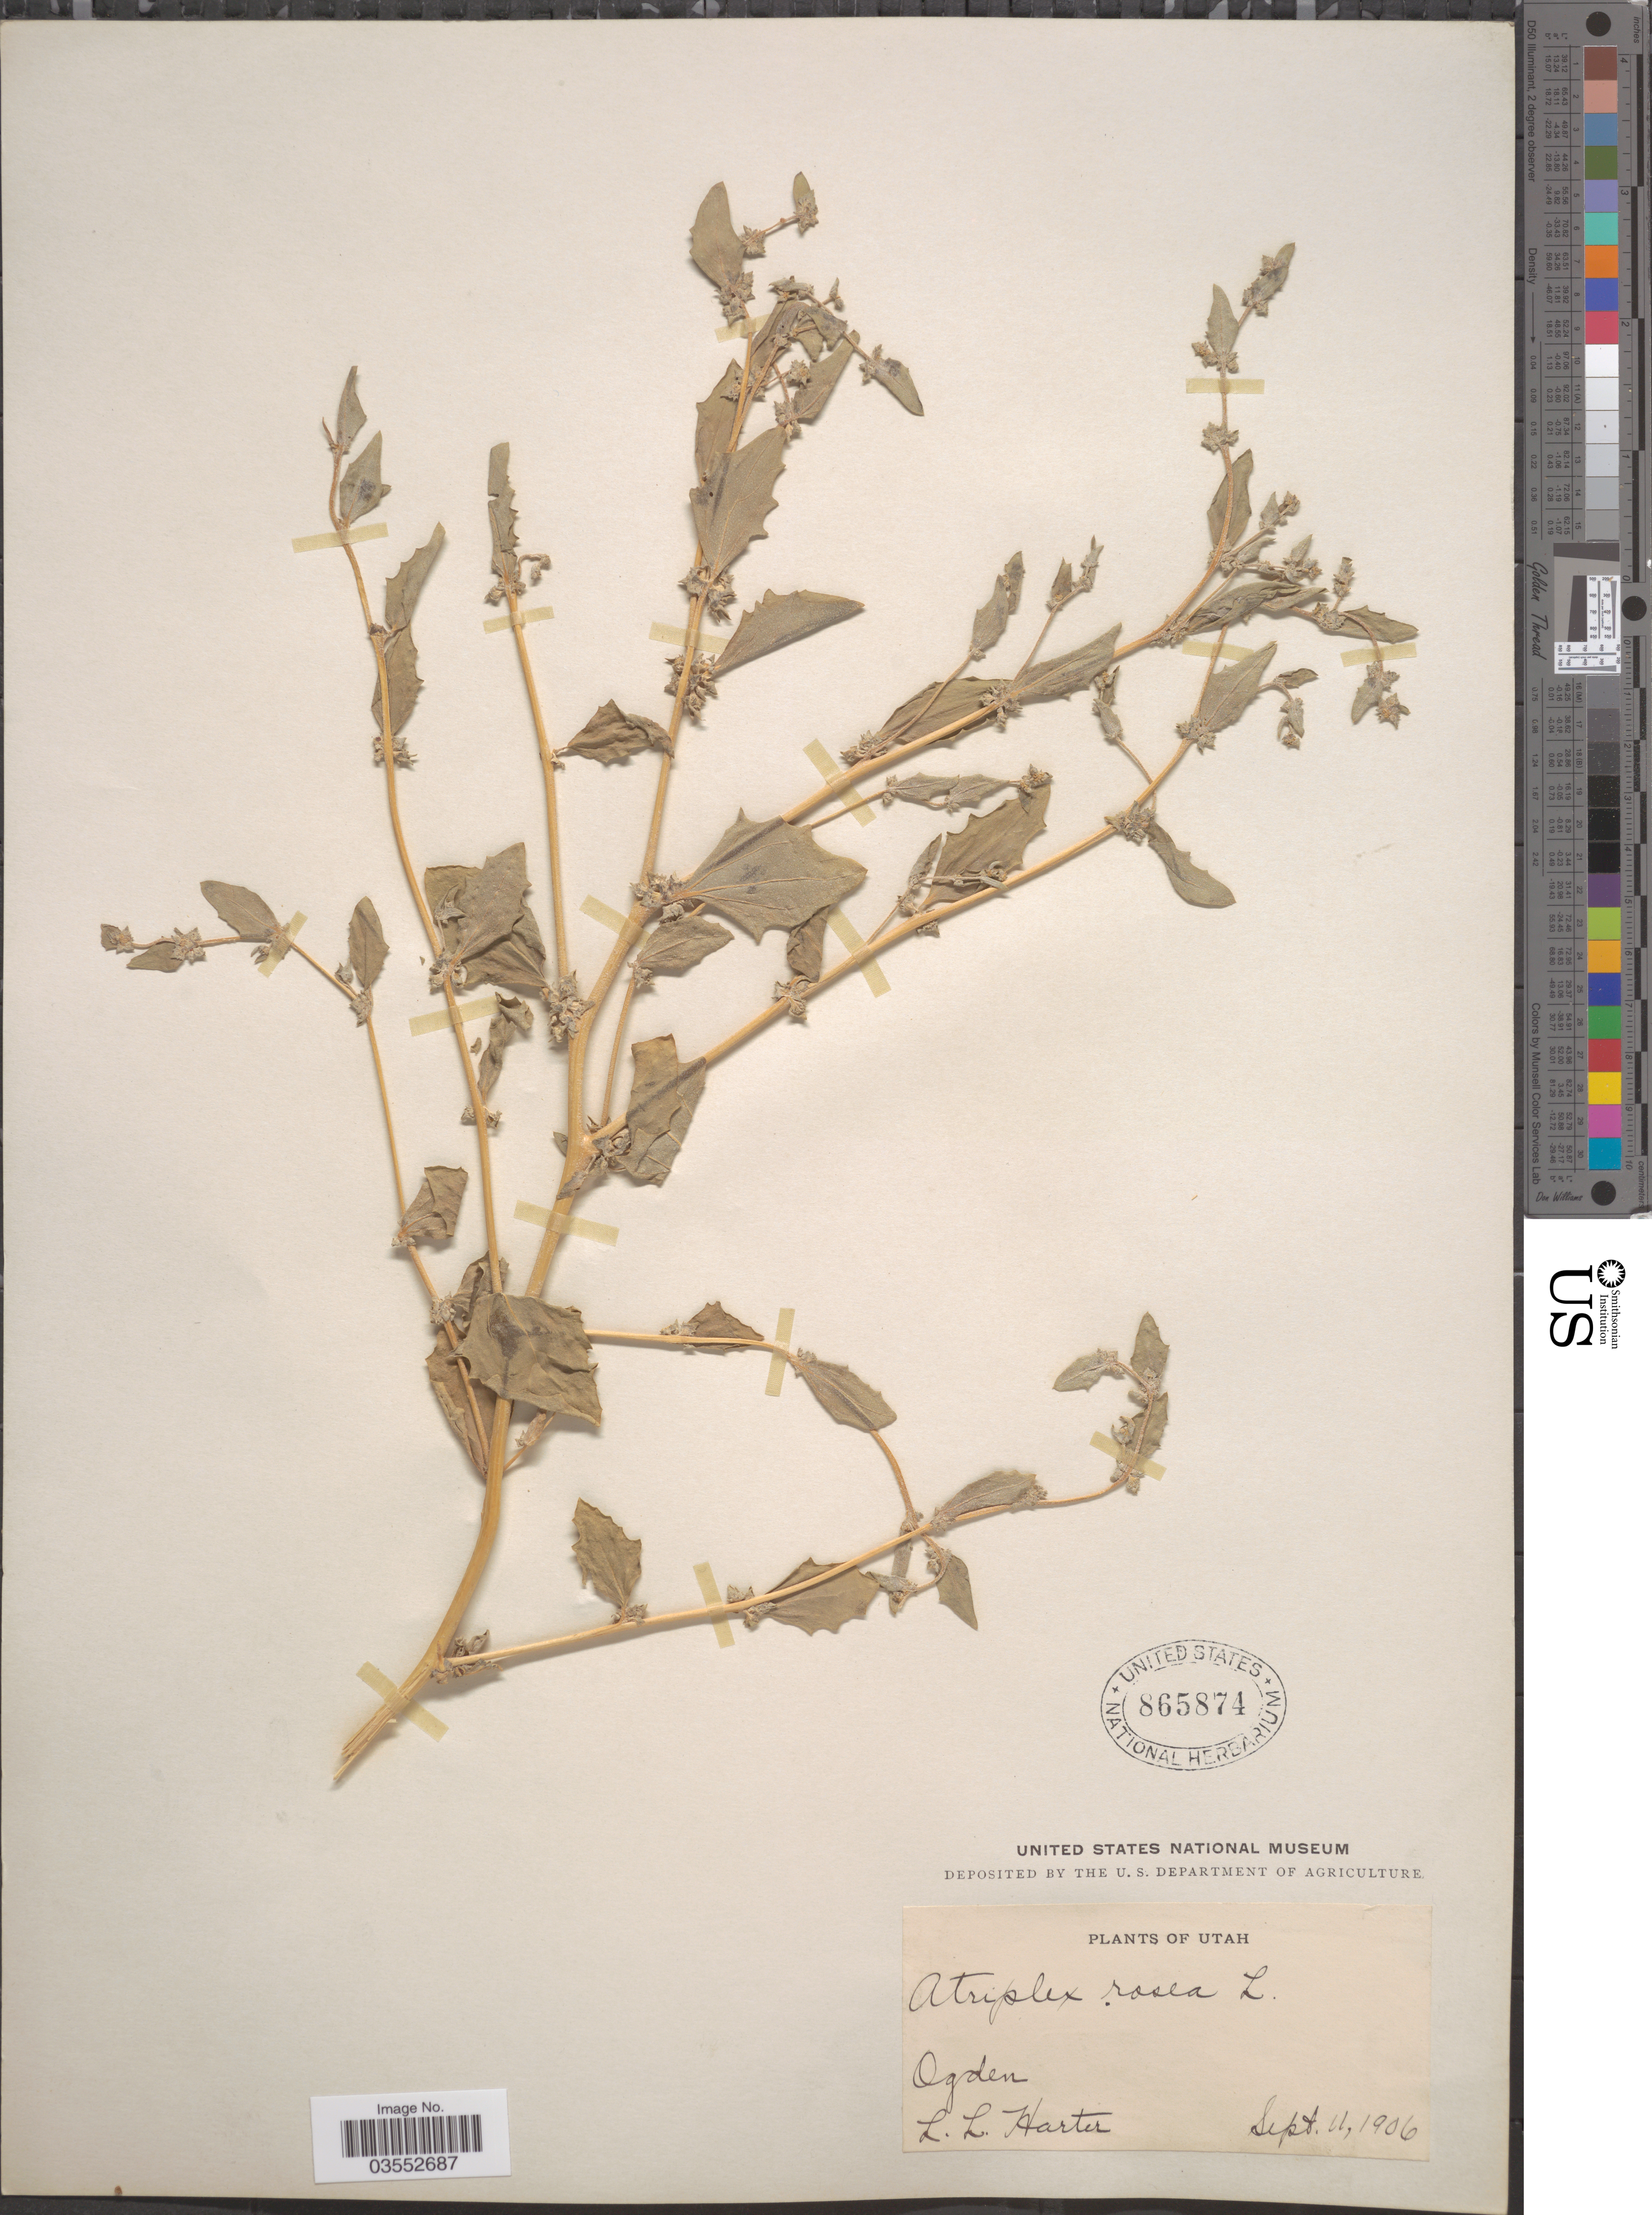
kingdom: Plantae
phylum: Tracheophyta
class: Magnoliopsida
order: Caryophyllales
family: Amaranthaceae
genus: Atriplex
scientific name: Atriplex rosea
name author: L.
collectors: L. Harter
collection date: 1906-09-11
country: United States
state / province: Utah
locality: Ogden.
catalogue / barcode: US 865874